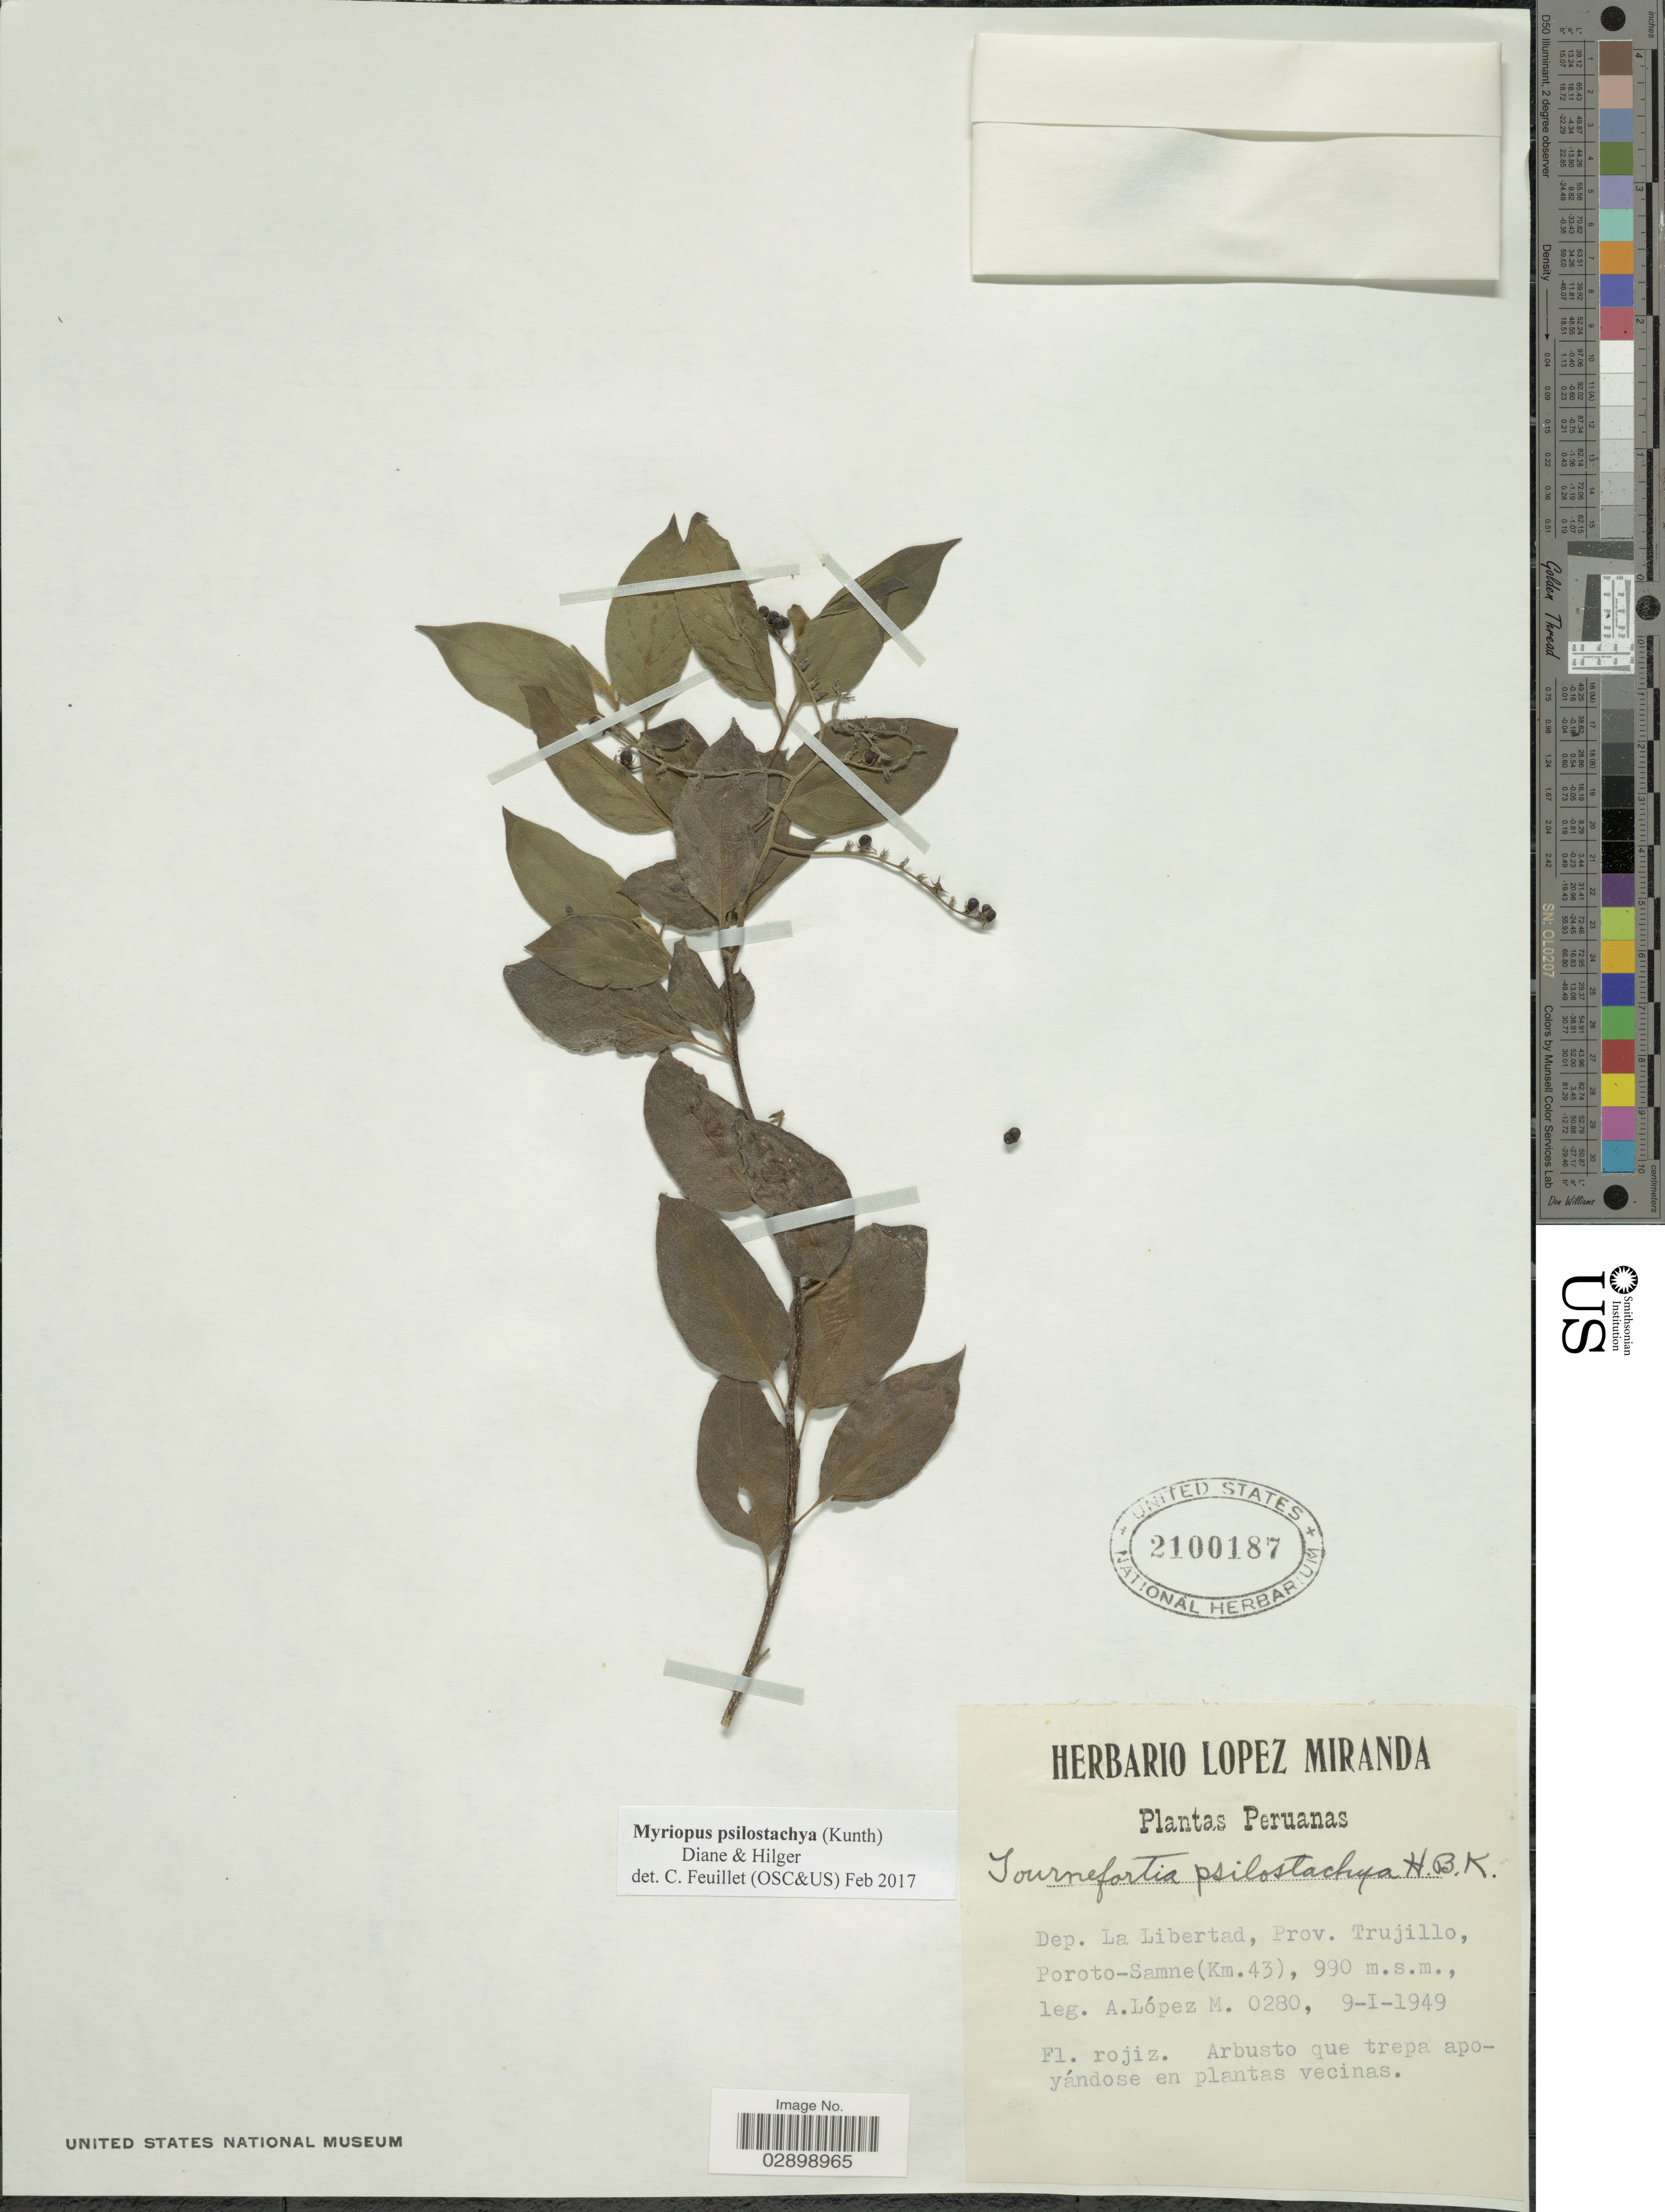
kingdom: Plantae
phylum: Tracheophyta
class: Magnoliopsida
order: Boraginales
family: Heliotropiaceae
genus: Myriopus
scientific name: Myriopus psilostachya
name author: (Kunth) Diane & Hilger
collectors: A. López M.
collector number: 0280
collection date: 1949-01-09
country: Peru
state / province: La Libertad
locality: Dep. La Libertad, Prov. Trujillo, Poroto-Samne (Km. 43).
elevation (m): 990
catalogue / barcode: US 2100187